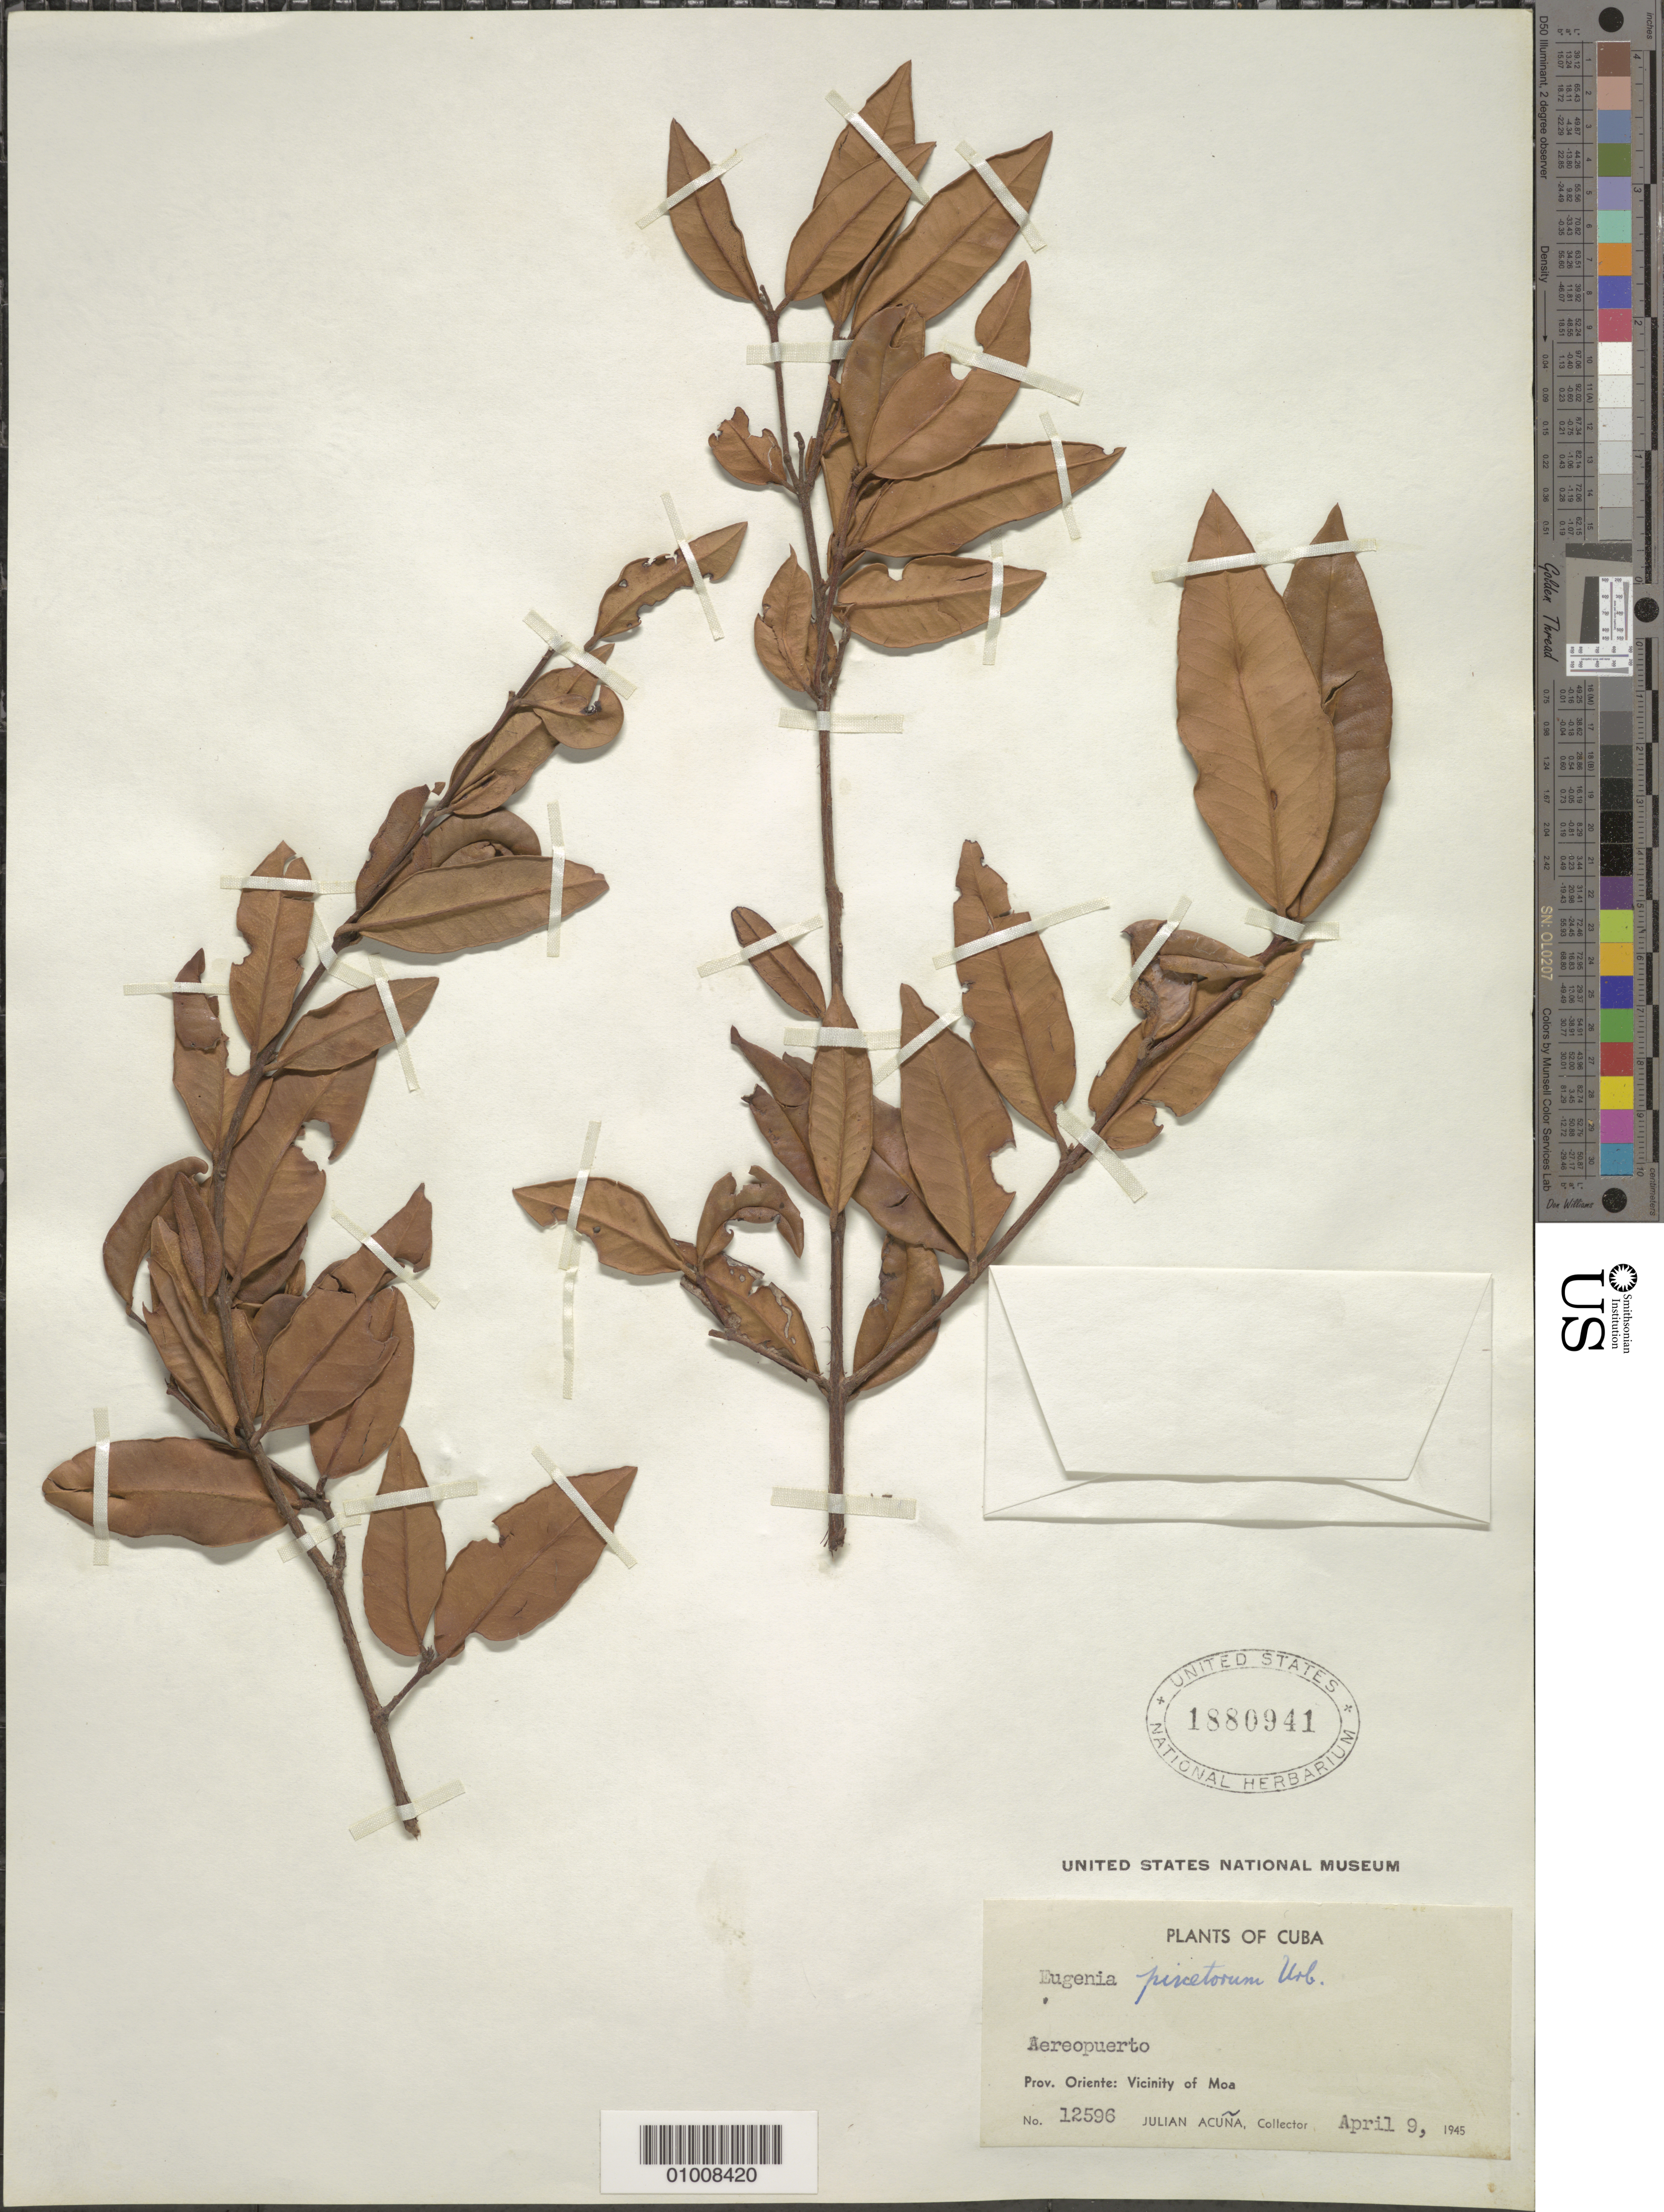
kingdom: Plantae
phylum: Tracheophyta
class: Magnoliopsida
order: Myrtales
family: Myrtaceae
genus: Eugenia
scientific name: Eugenia pinetorum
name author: Urb.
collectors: J. Acuña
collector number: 12596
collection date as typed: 09 Apr 1945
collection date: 1945-04-09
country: Cuba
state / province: Holguin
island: Cuba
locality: Aereopuerto, Vicinity of Moa [Oriente]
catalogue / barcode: US 1880941